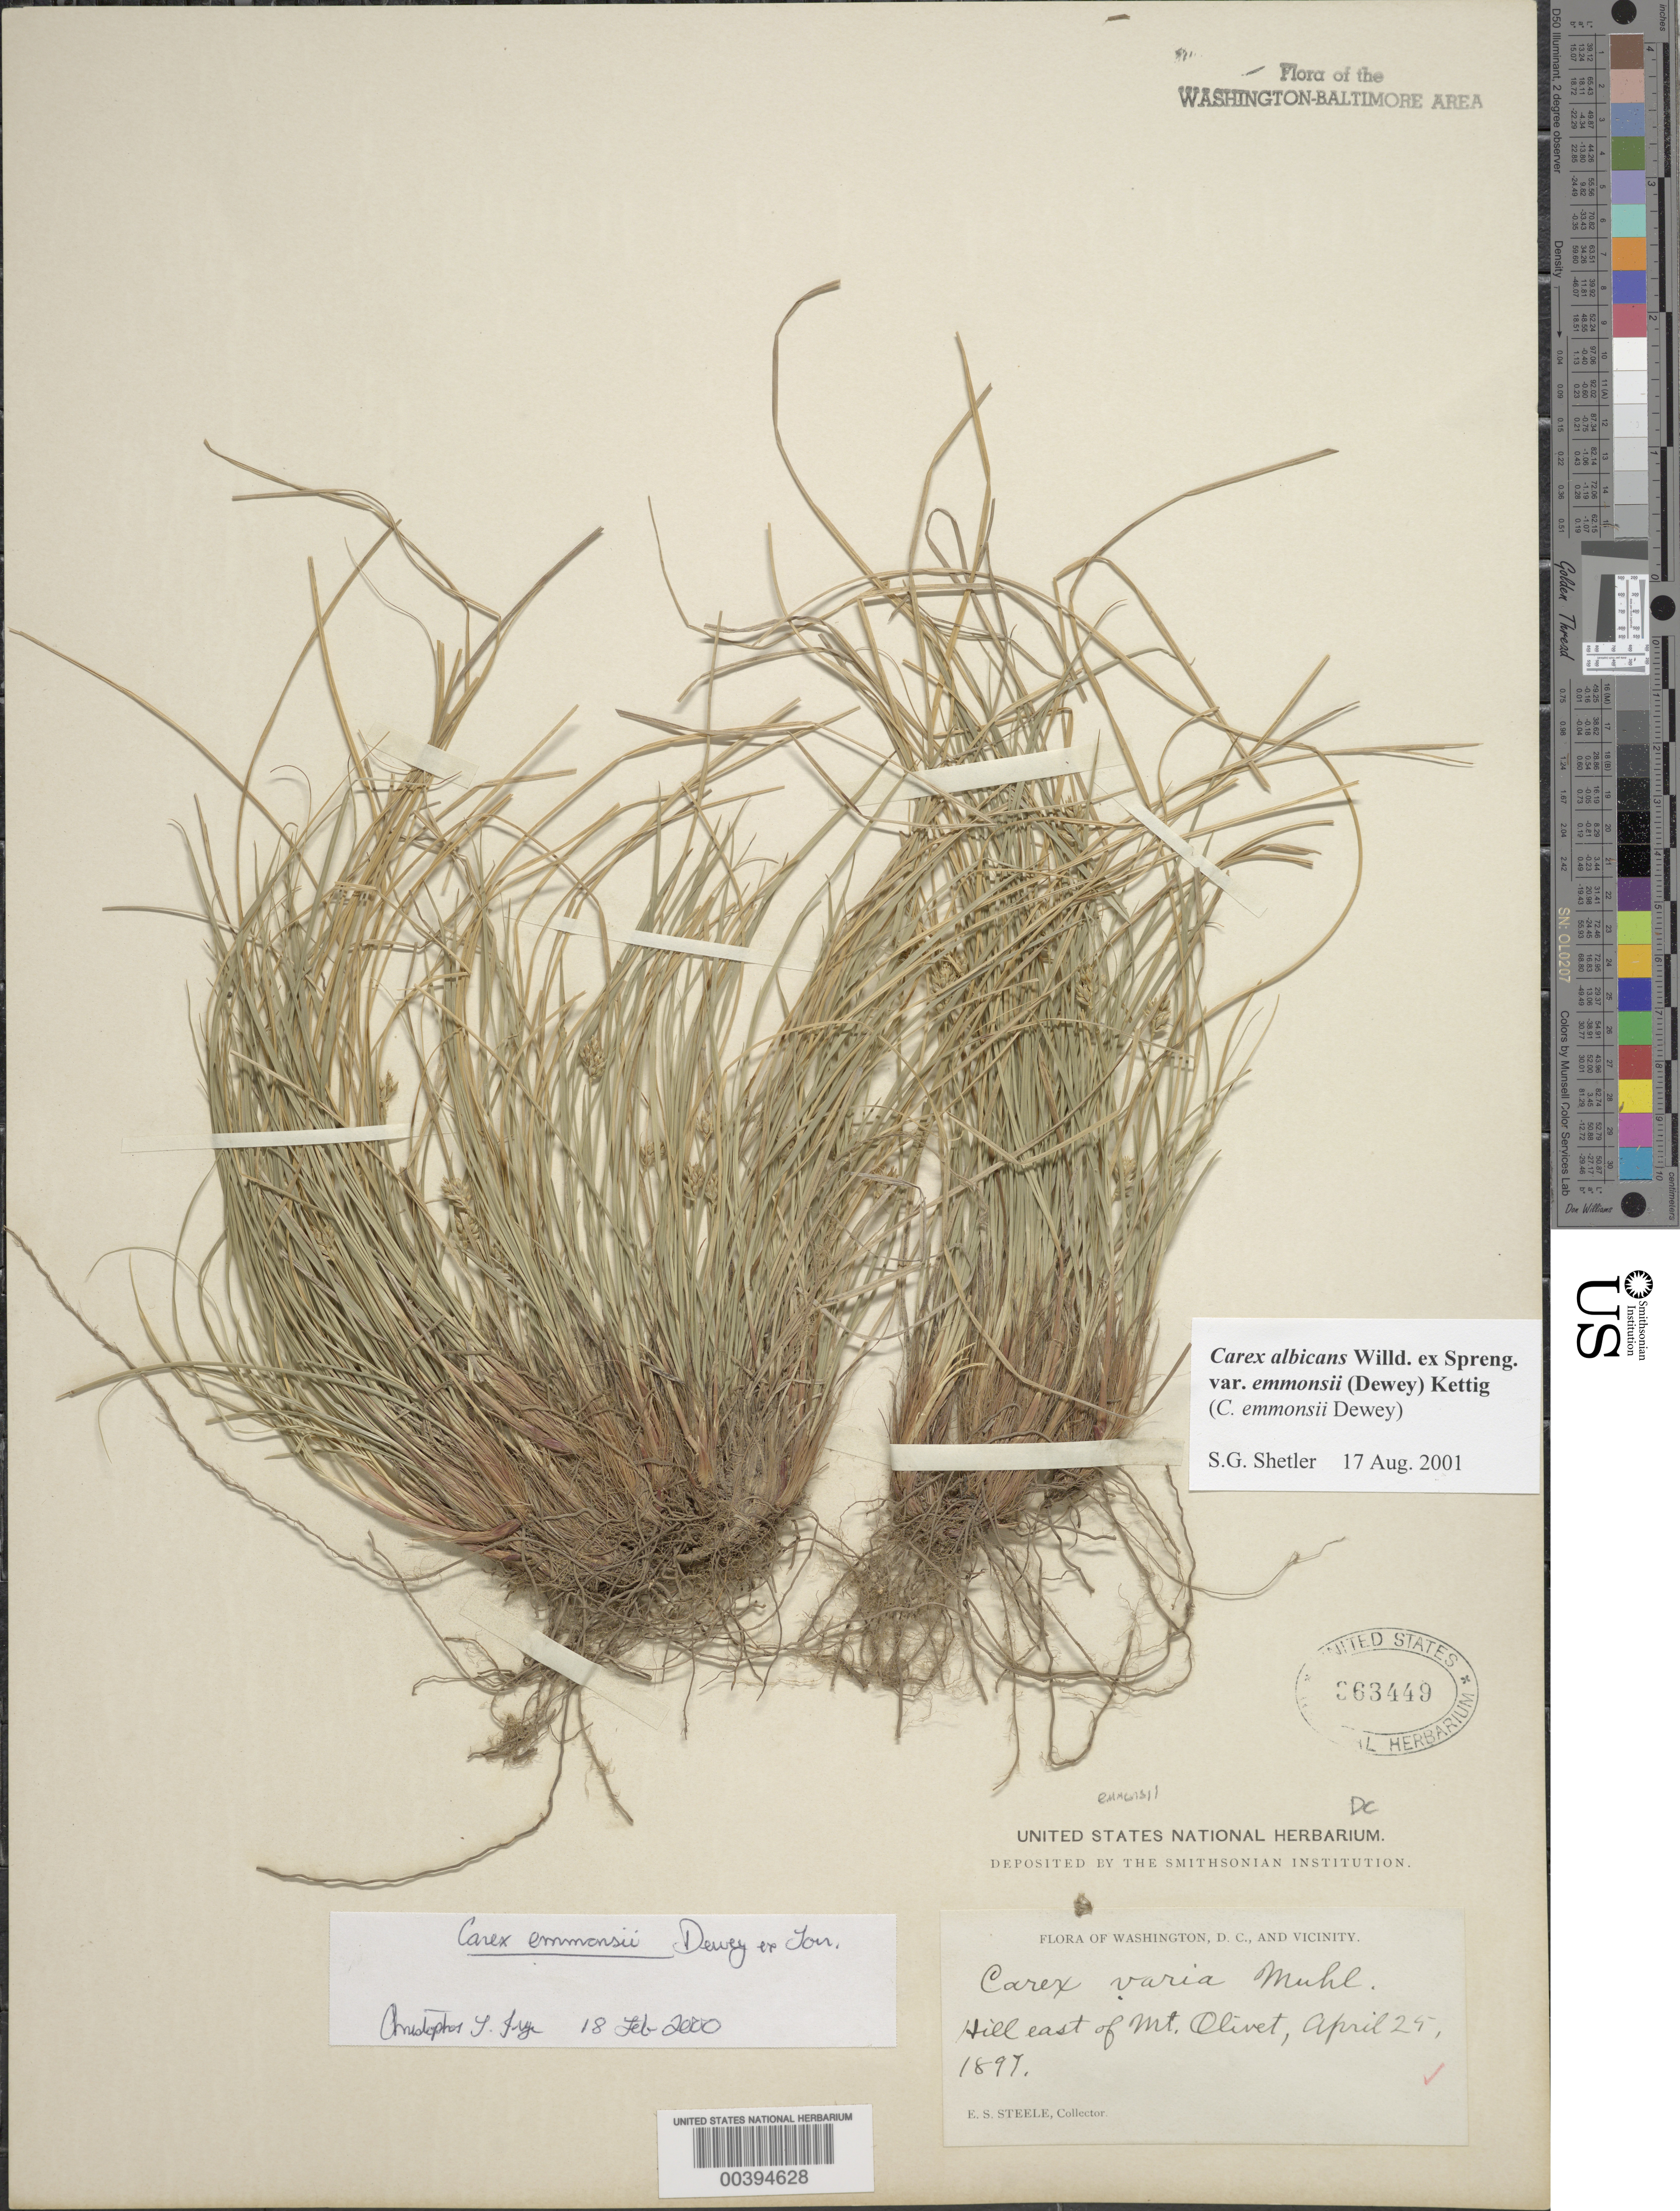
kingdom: Plantae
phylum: Tracheophyta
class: Liliopsida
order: Poales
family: Cyperaceae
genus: Carex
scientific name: Carex emmonsii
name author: Dewey ex Torr.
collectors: E. Steele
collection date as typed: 25 Apr 1897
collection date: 1897-04-25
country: United States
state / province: District of Columbia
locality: East of Mount Olivet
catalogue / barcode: US 363449